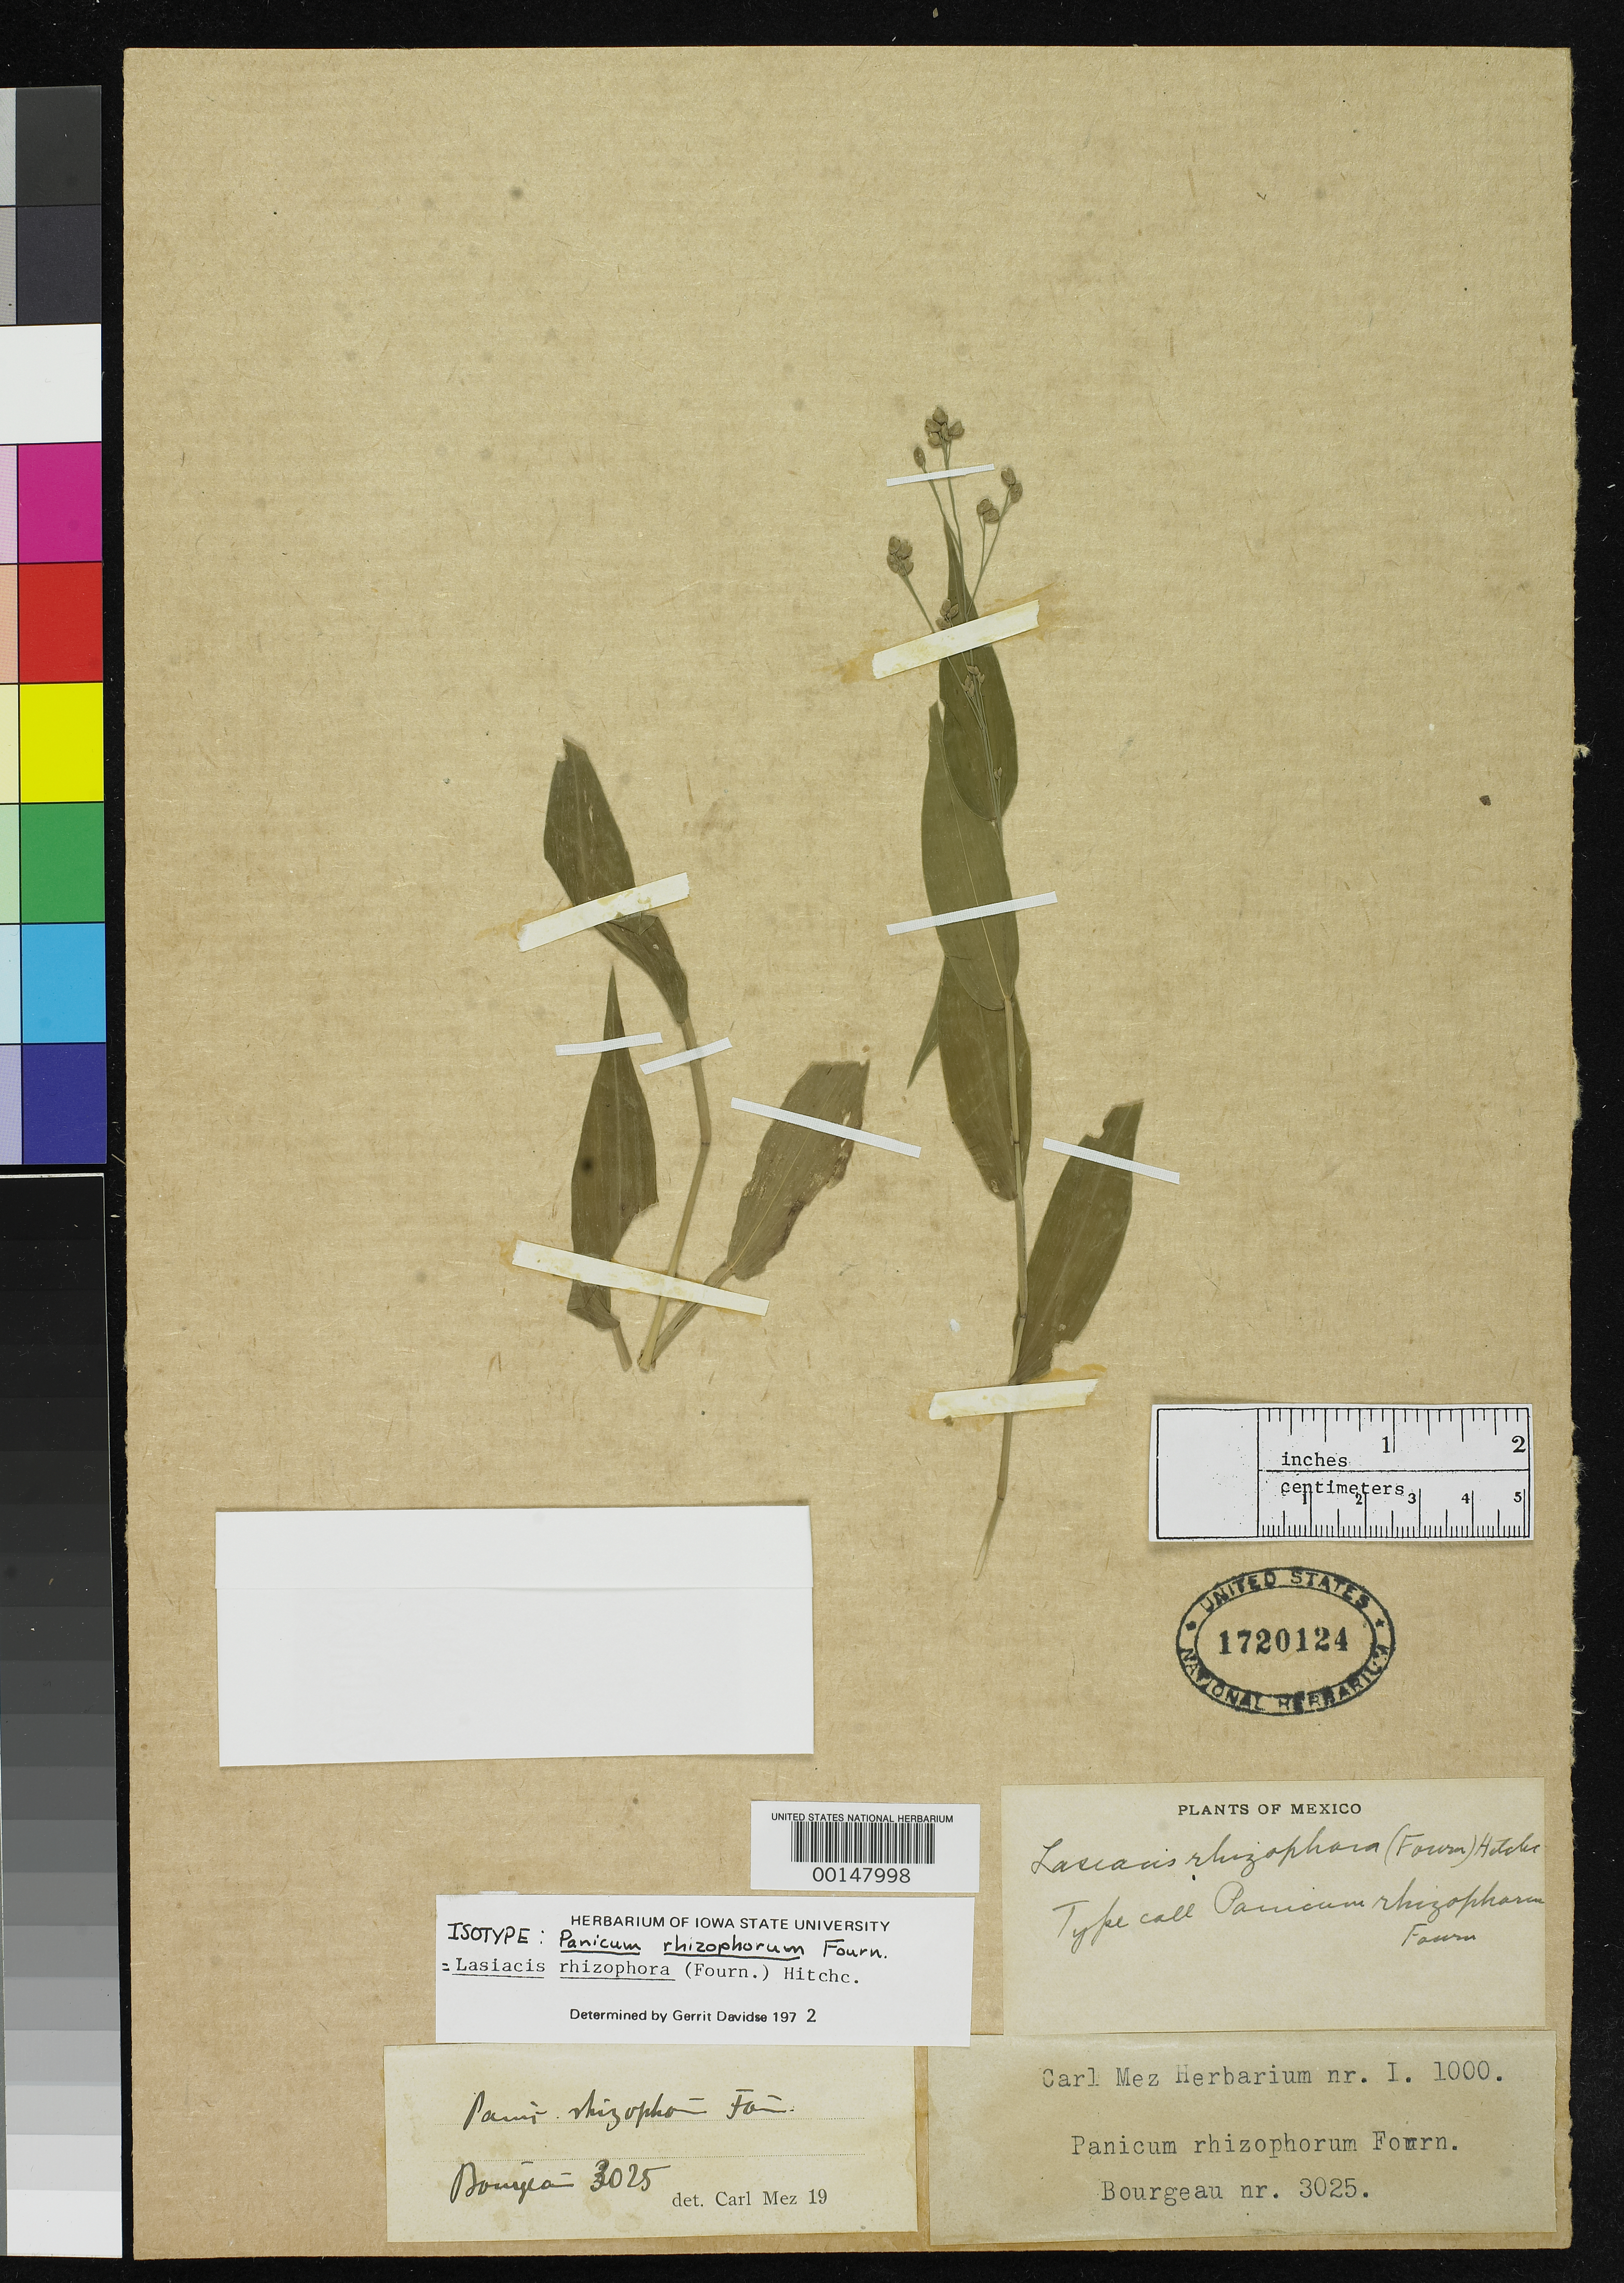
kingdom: Plantae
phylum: Tracheophyta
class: Liliopsida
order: Poales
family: Poaceae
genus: Panicum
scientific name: Panicum rhizophorum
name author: E. Fourn.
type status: Isotype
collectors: E. Bourgeau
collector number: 3025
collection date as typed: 10 Sep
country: Mexico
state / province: Veracruz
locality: Orizaba.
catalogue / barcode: US 1720124